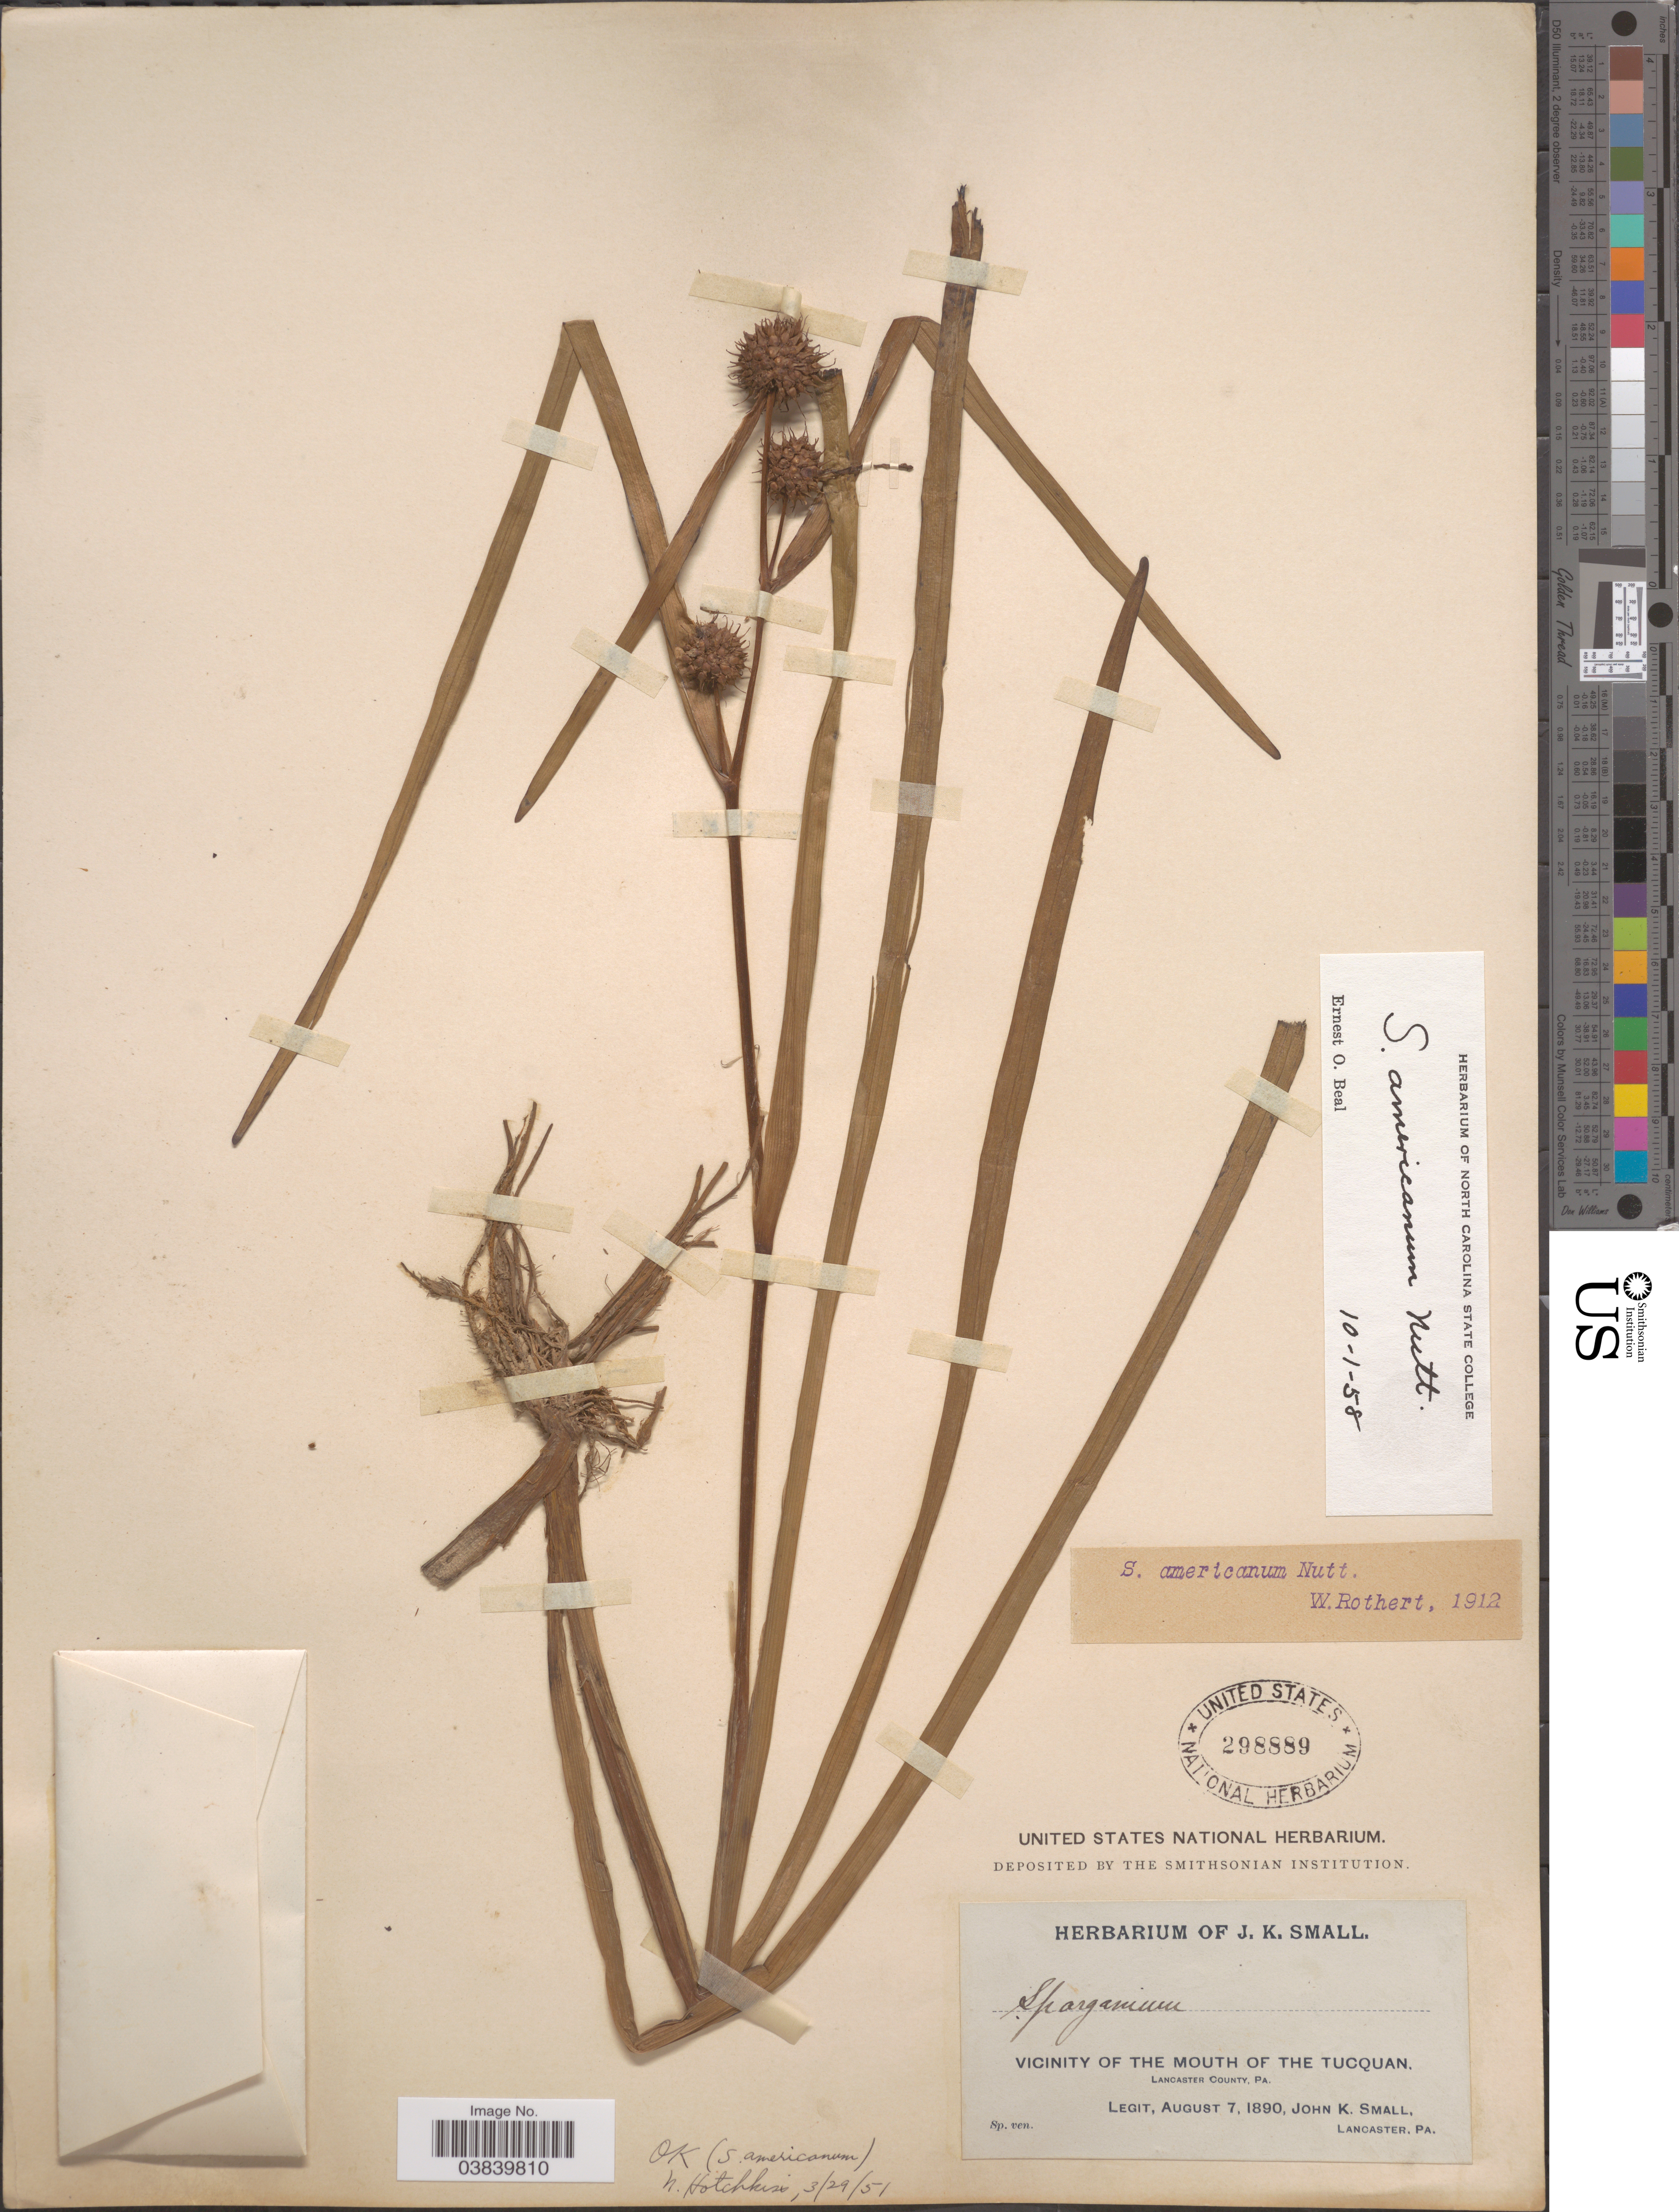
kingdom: Plantae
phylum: Tracheophyta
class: Liliopsida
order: Poales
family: Typhaceae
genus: Sparganium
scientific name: Sparganium americanum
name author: Nutt.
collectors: J. K. Small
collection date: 1890-08-07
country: United States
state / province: Pennsylvania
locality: Vicinity of the mouth of the Tucquan. Lancaster County.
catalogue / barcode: US 298889